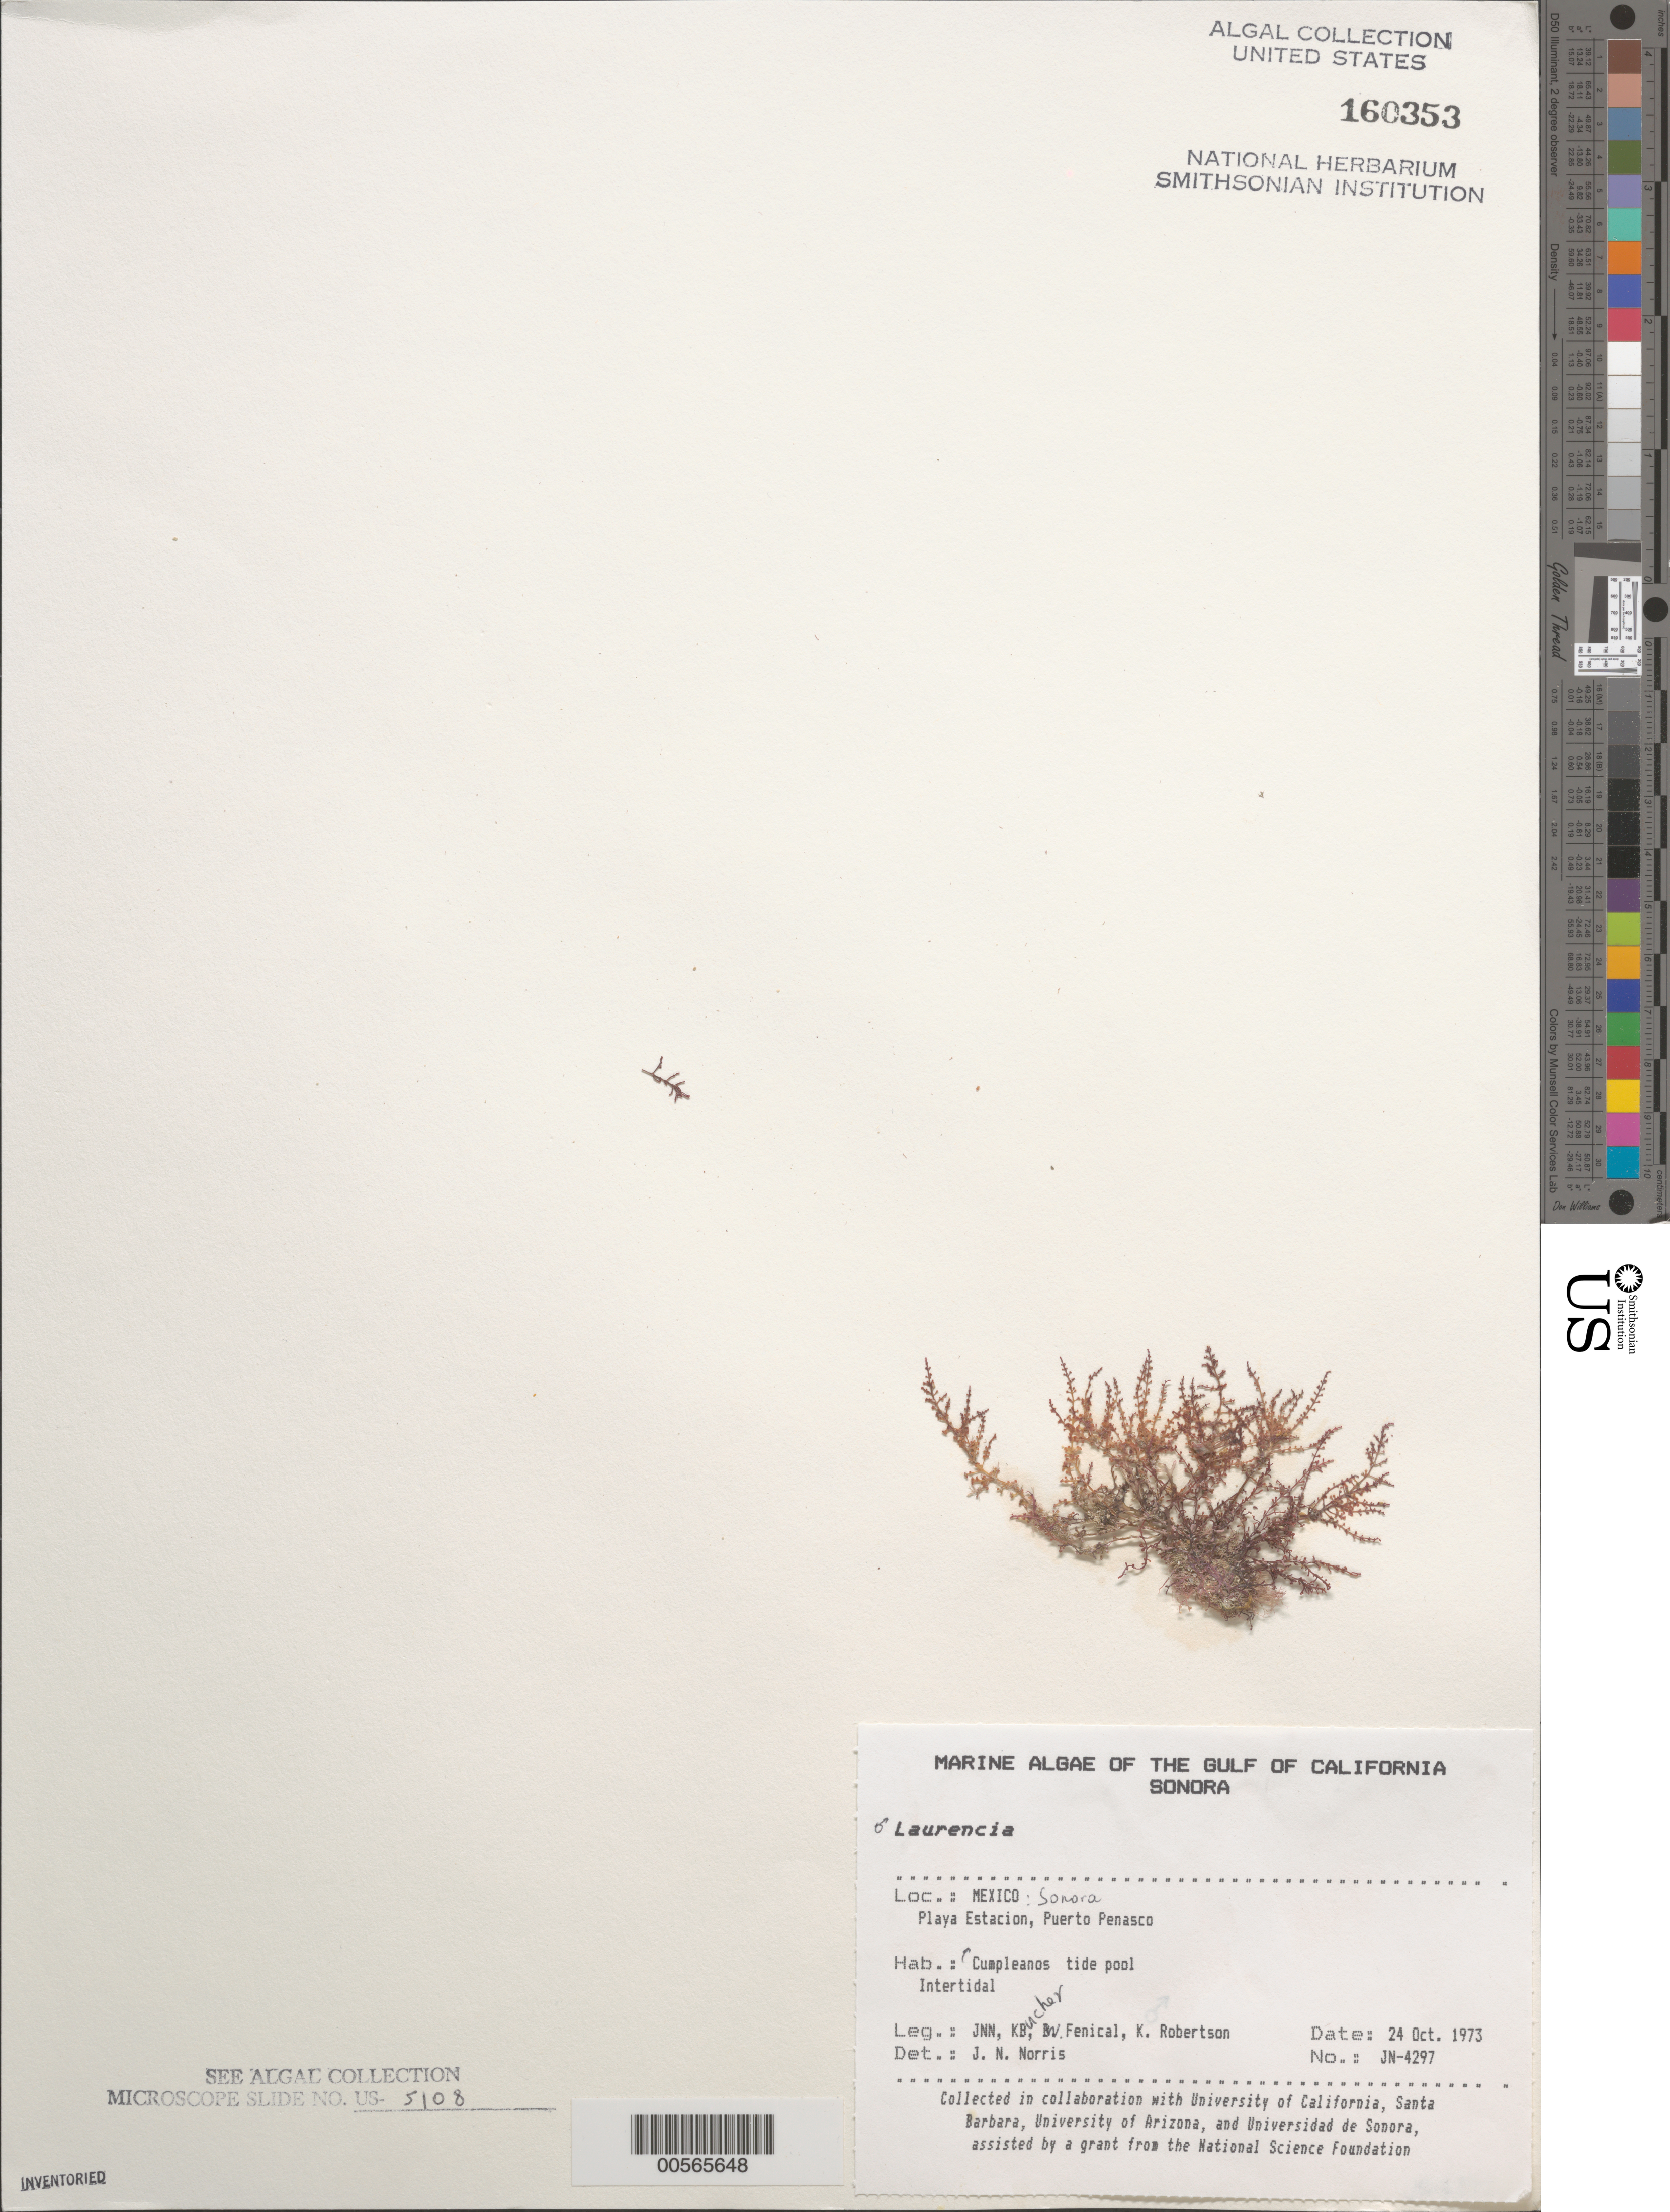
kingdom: Plantae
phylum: Rhodophyta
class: Florideophyceae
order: Ceramiales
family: Rhodomelaceae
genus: Laurencia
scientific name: Laurencia sp.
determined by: Norris, James N.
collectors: J. N. Norris, K. E. Bucher, W. Fenical & K. Robertson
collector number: JN-4297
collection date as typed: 24 Oct 1973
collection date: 1973-10-24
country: Mexico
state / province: Sonora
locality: Playa Estacion, Puerto Penasco, Cumpleanos Tide Pool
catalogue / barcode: US 160353